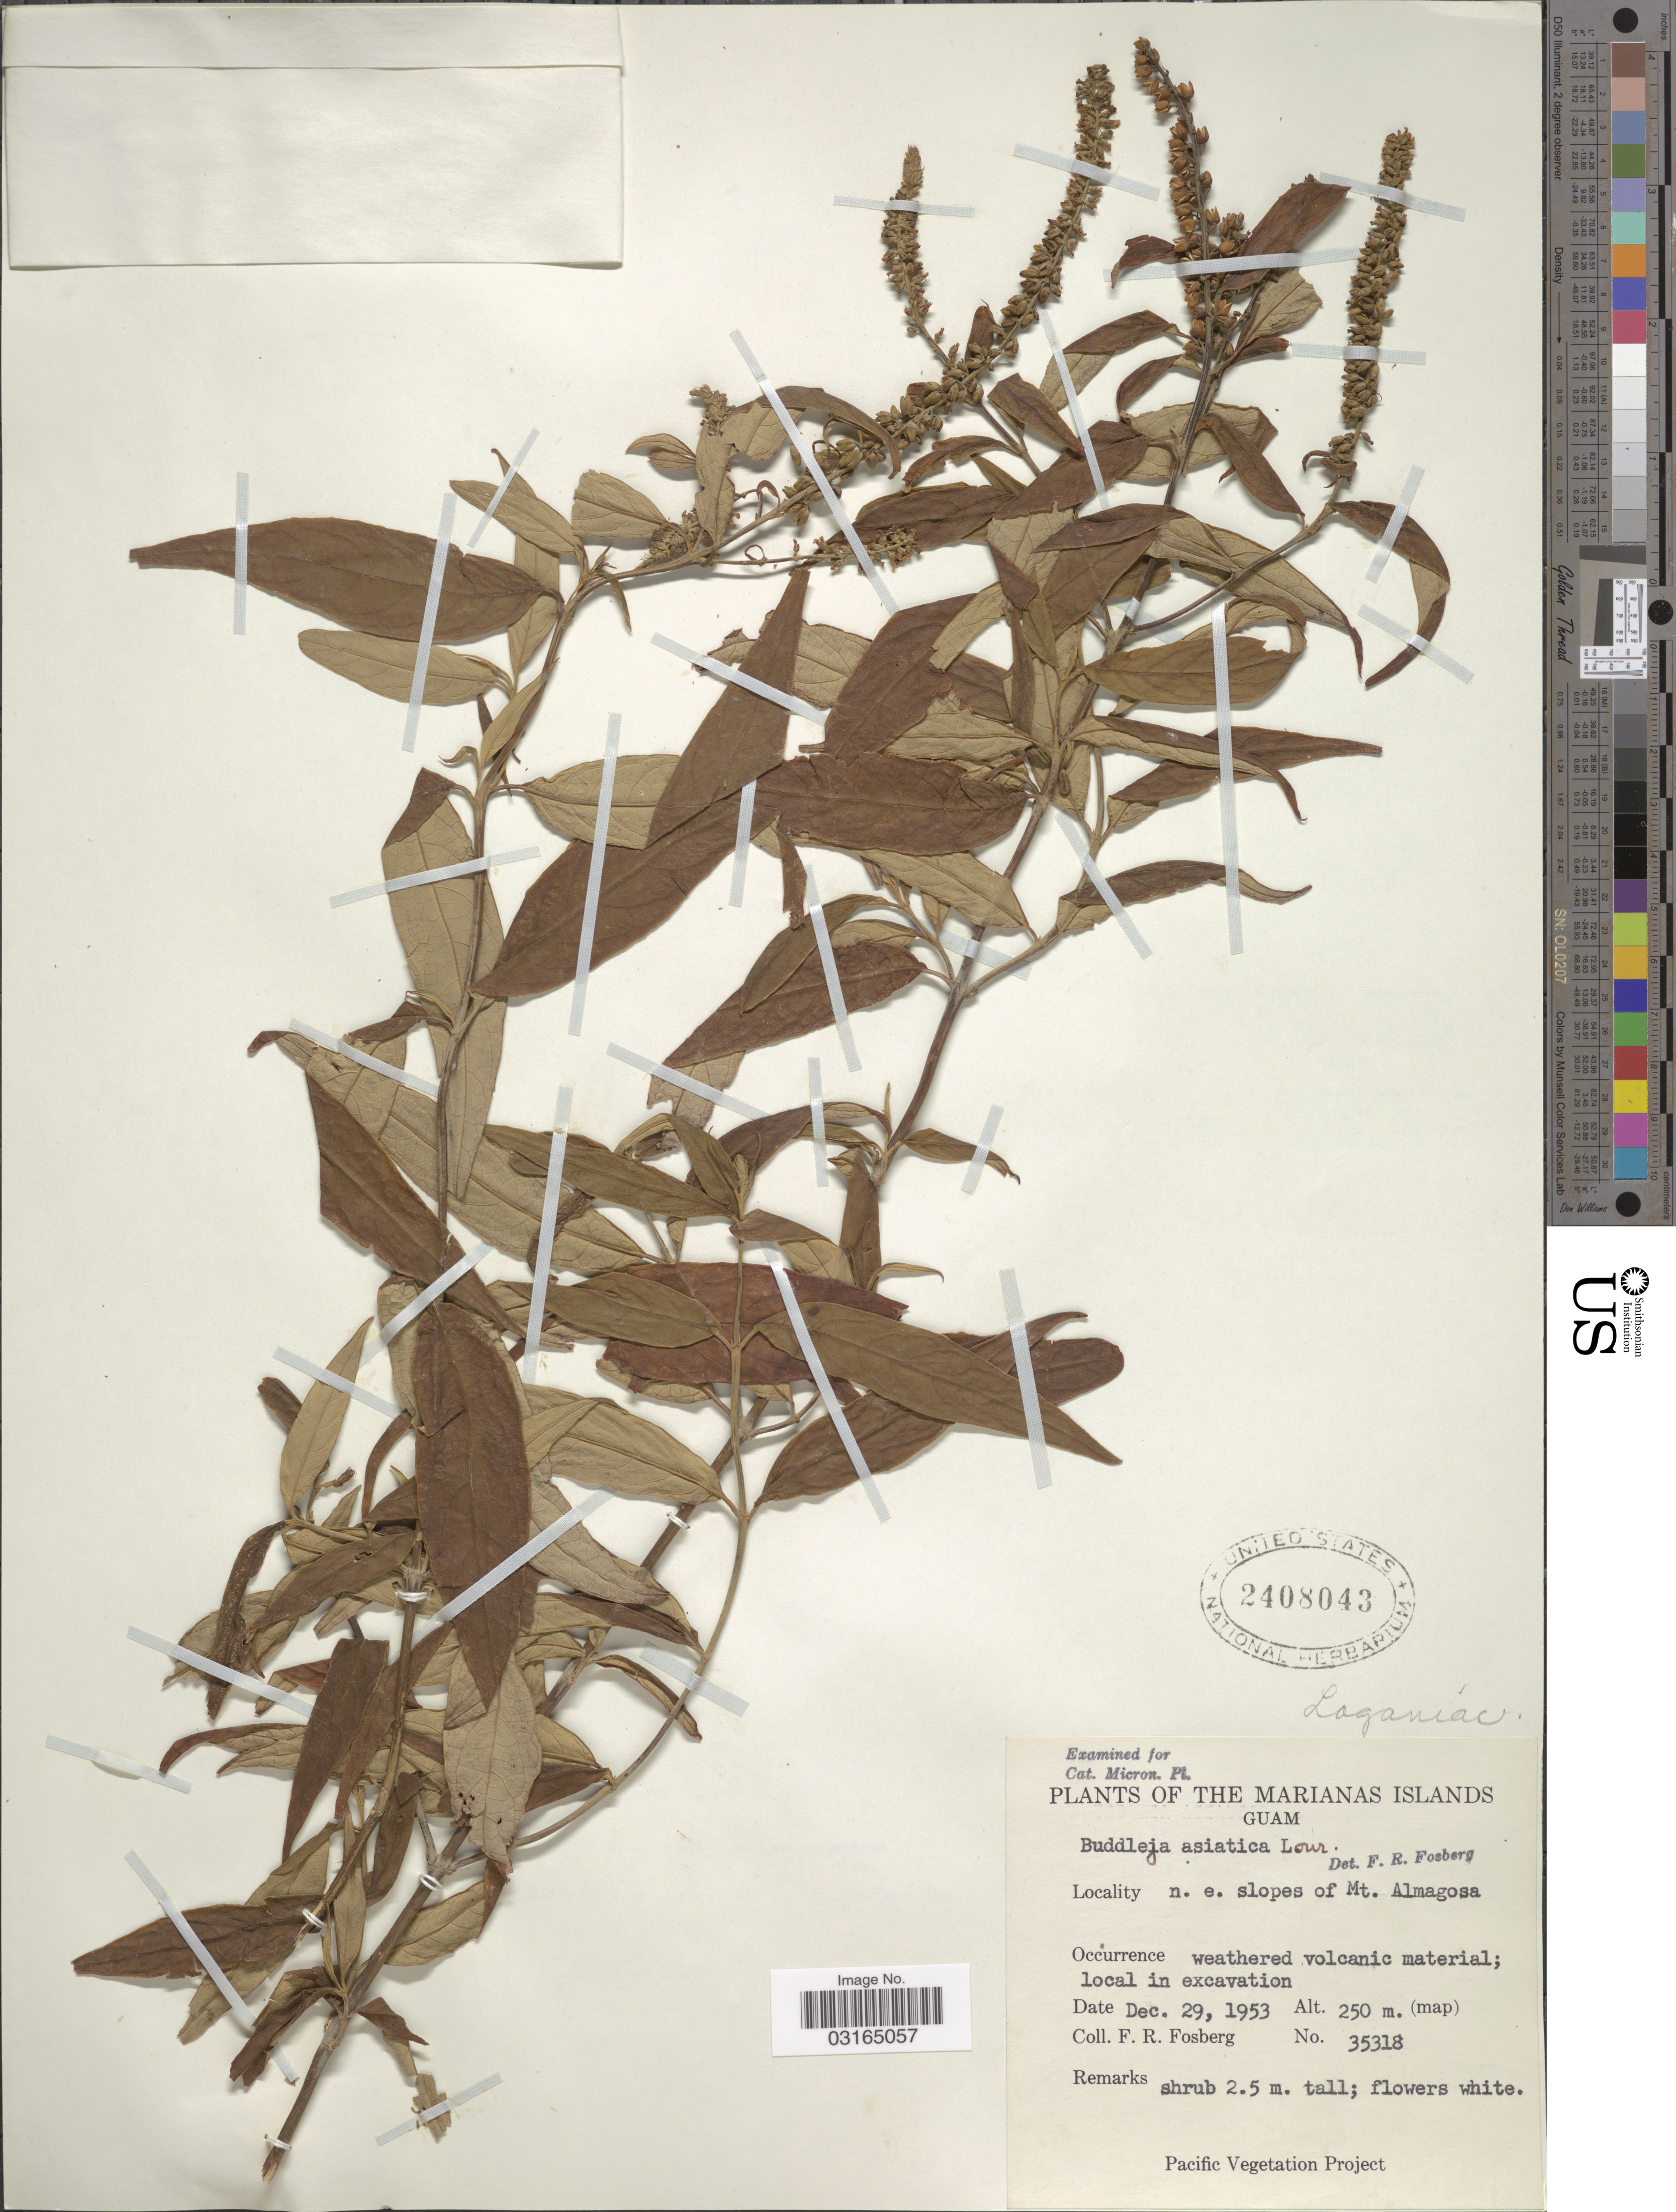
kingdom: Plantae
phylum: Tracheophyta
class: Magnoliopsida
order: Lamiales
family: Scrophulariaceae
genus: Buddleja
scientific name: Buddleja asiatica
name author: Lour.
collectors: F. R. Fosberg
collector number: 35318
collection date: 1953-12-29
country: Guam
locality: Marianas Islands. n. e. slopes of Mt. Almagosa.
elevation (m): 250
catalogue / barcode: US 2408043